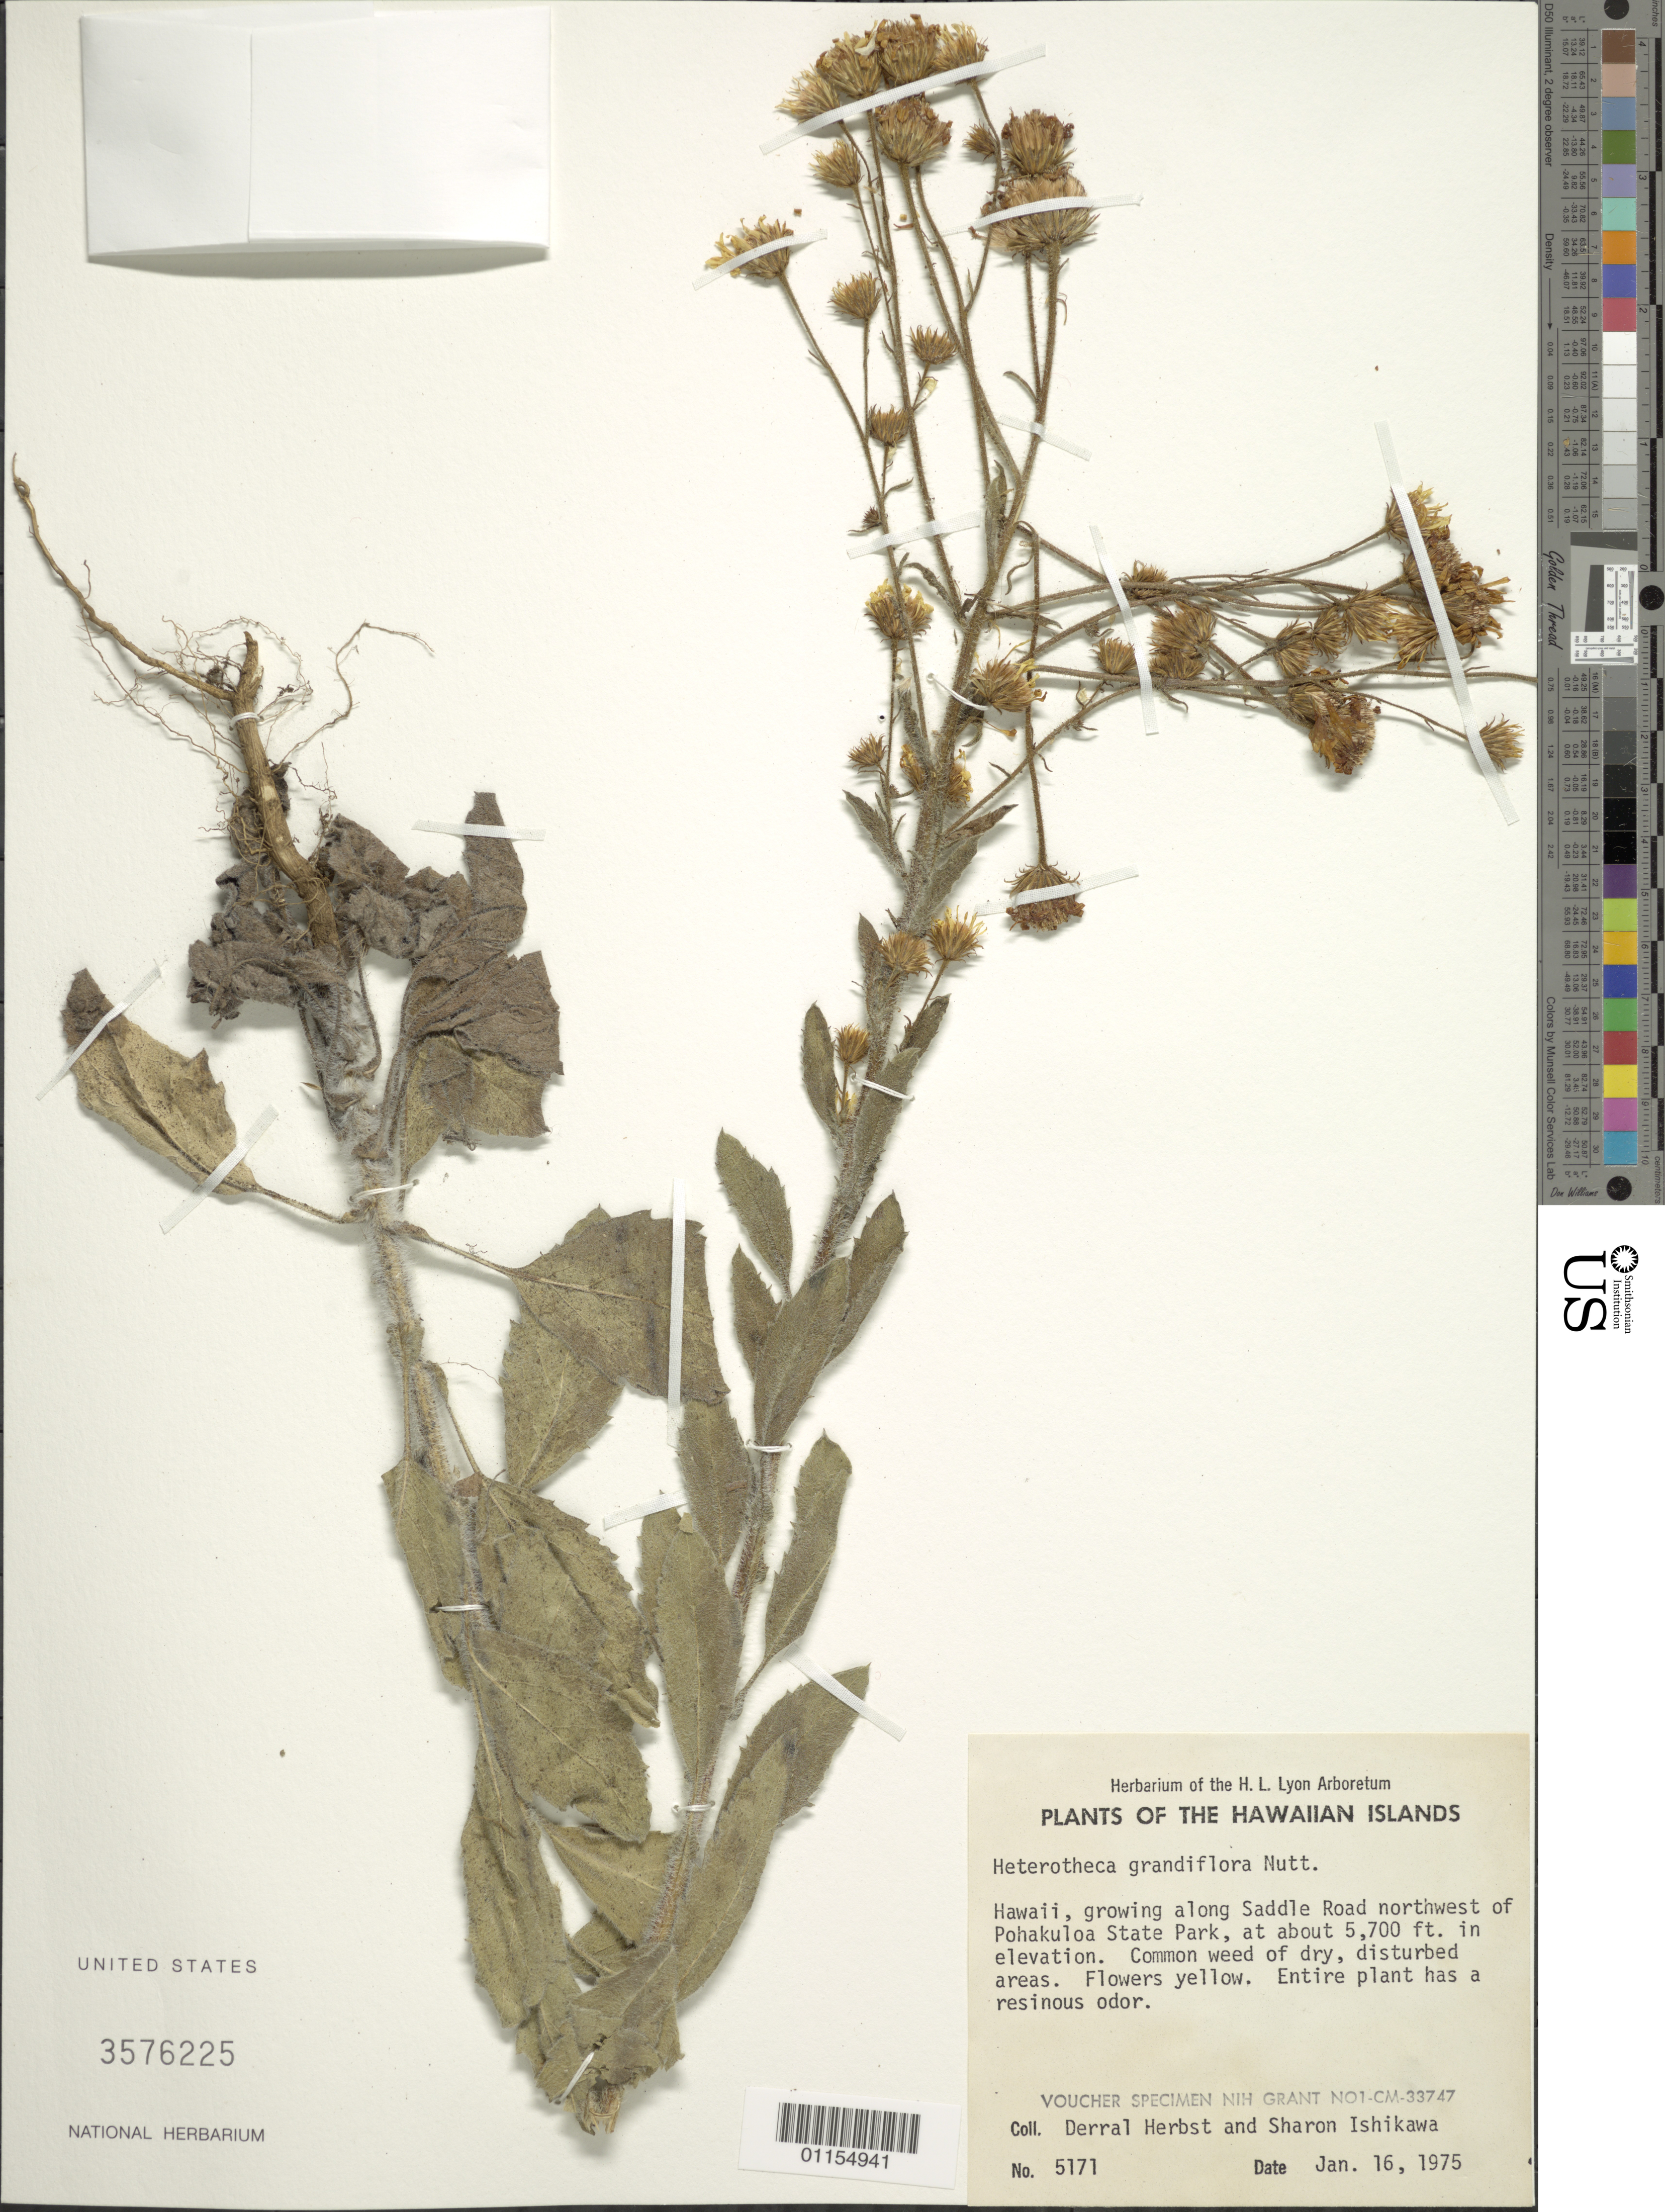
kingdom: Plantae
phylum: Tracheophyta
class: Magnoliopsida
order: Asterales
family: Asteraceae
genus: Heterotheca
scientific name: Heterotheca grandiflora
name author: Nutt.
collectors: D. R. Herbst & S. Ishikawa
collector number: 5171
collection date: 1975-01-16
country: United States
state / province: Hawaii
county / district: Hawaii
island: Hawaii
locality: growing along Saddle Road northwest of Pohakuloa State Park.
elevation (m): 1737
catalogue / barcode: US 3576225